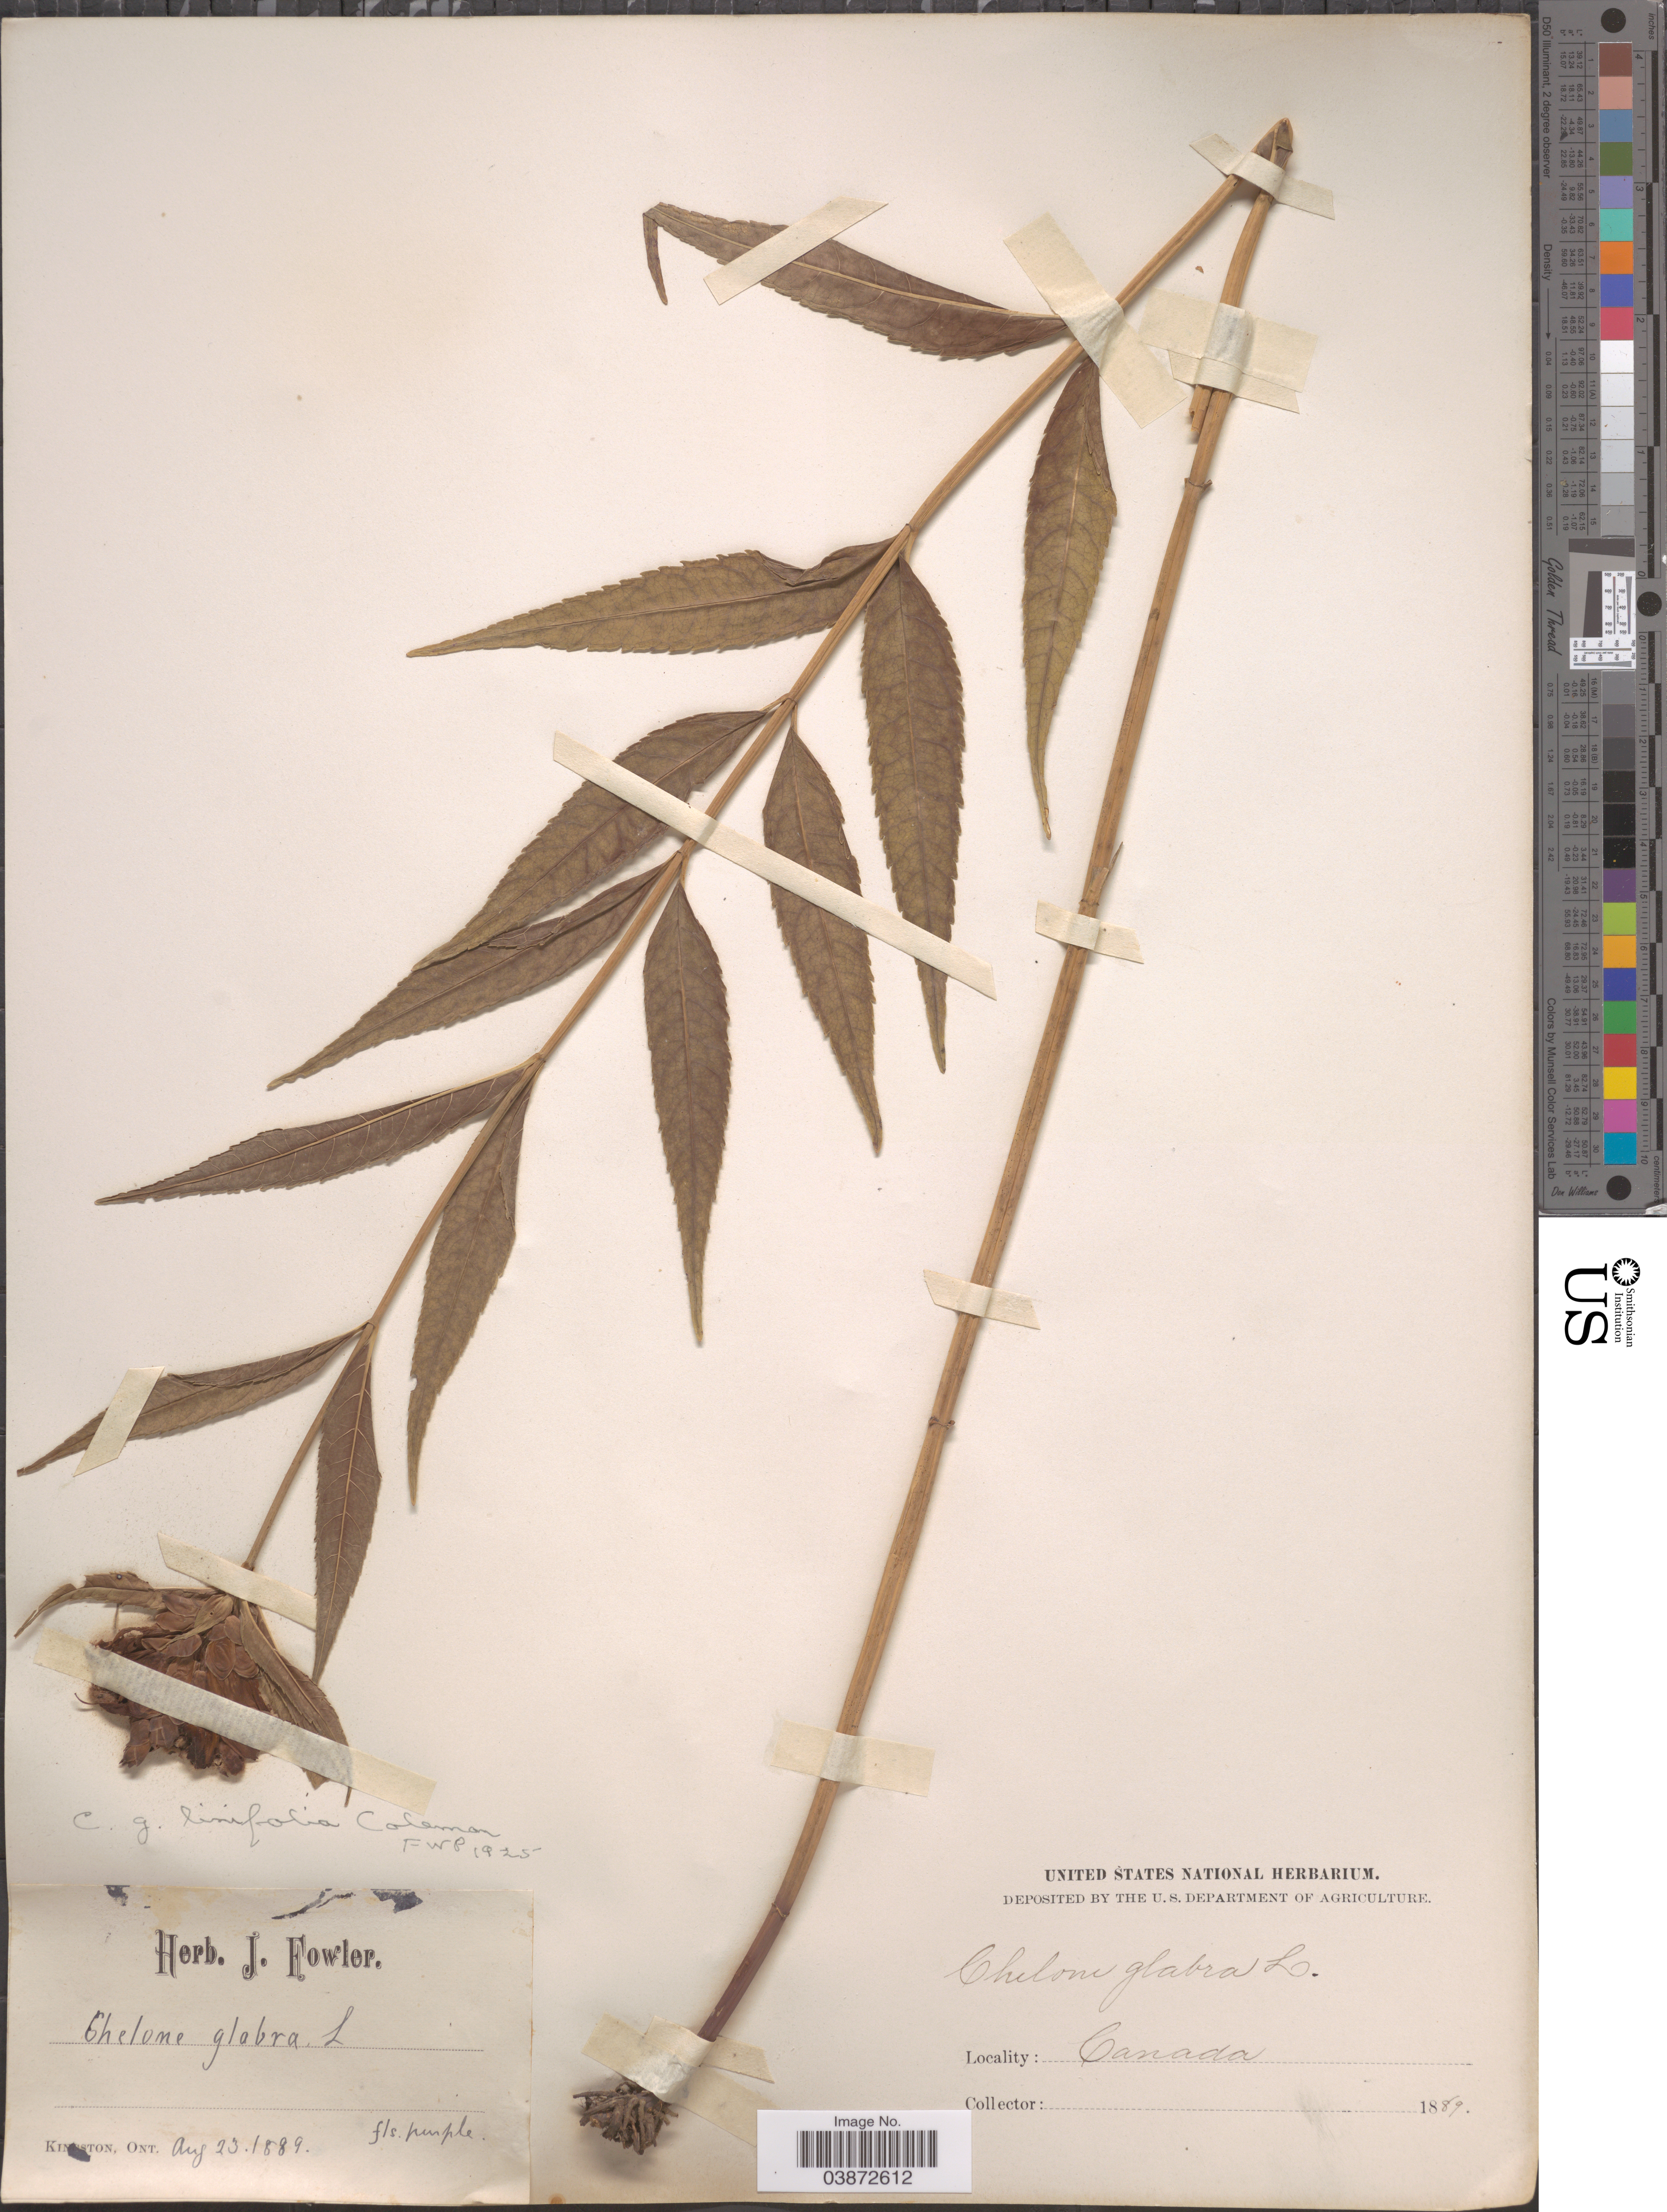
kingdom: Plantae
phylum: Tracheophyta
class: Magnoliopsida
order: Lamiales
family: Plantaginaceae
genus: Chelone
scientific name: Chelone glabra var. linifolia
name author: Coleman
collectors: ex herb. J. Fowler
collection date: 1889-08-23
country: Canada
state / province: Ontario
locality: Kingston.